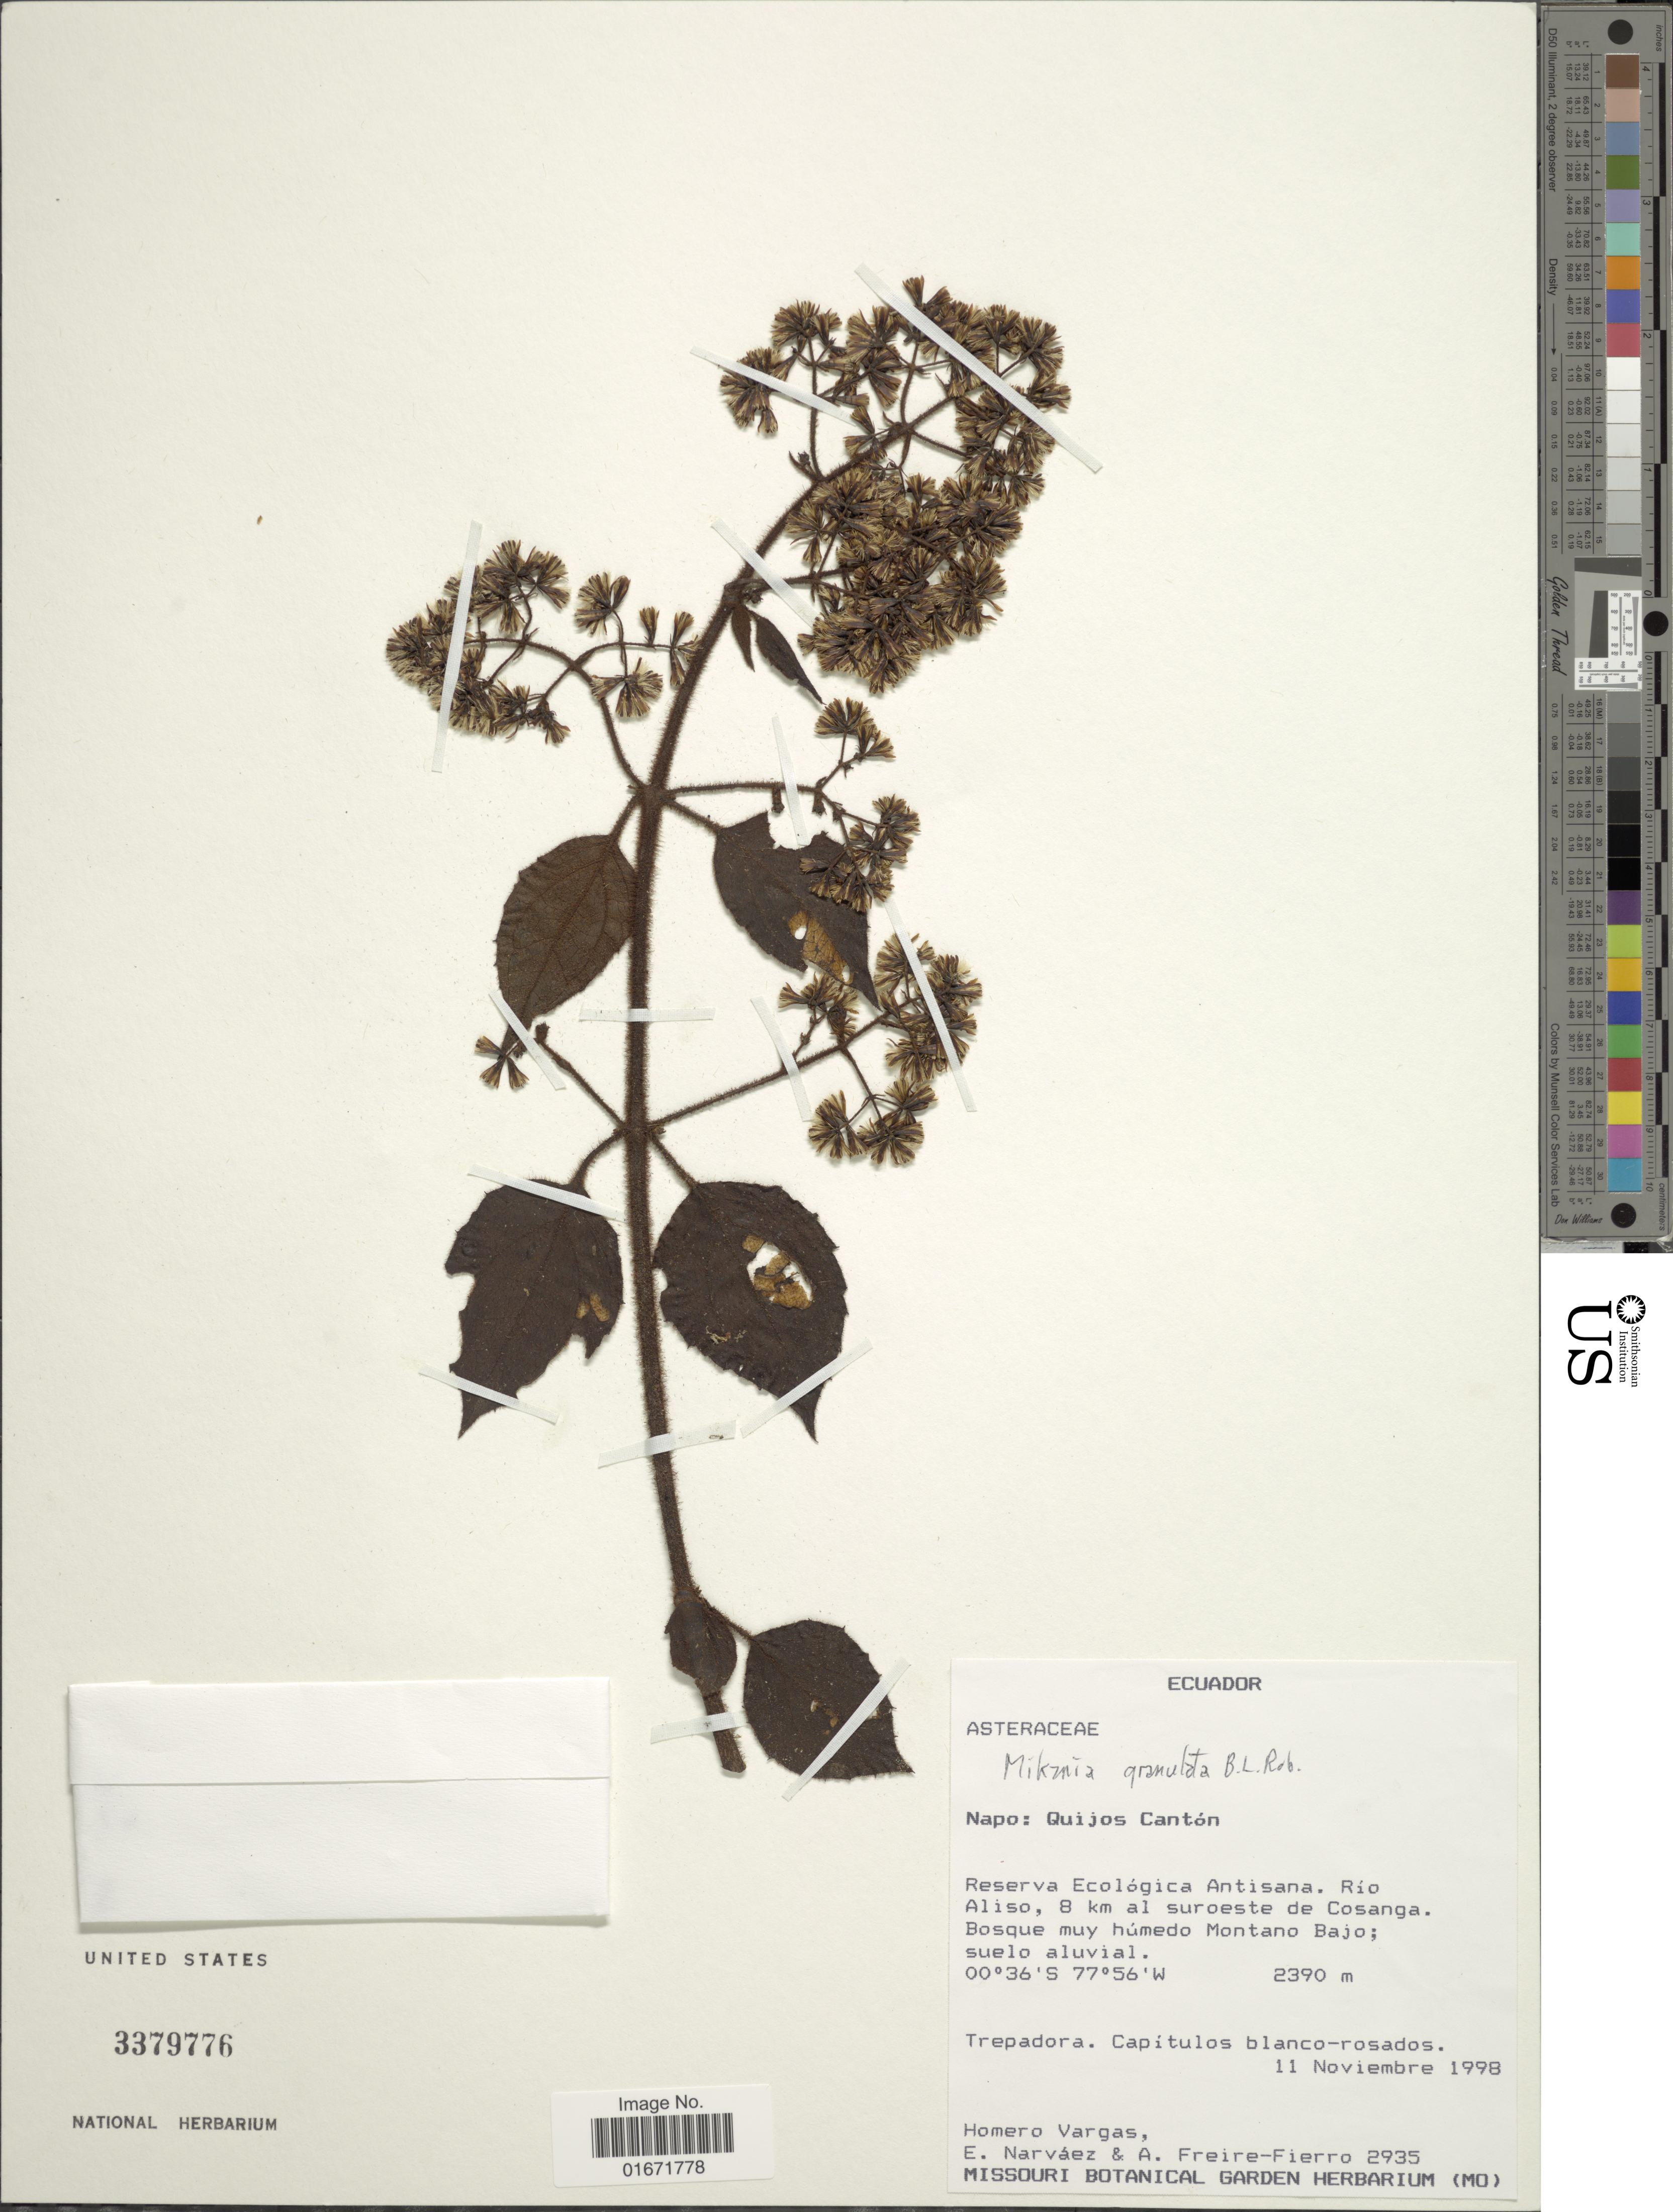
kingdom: Plantae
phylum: Tracheophyta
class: Magnoliopsida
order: Asterales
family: Asteraceae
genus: Mikania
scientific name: Mikania jamesonii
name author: B.L. Rob.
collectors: H. Vargas, E. Narváez & A. Freire-Fierro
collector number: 2935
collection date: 1998-11-11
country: Ecuador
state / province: Napo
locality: Napo: Quijos Cantón. Reserva Ecológica Antisana. Rio aliso, 8 km al suroeste de Cosanga. Bosque muy húmedo Montano Bajo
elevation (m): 2390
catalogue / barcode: US 3379776